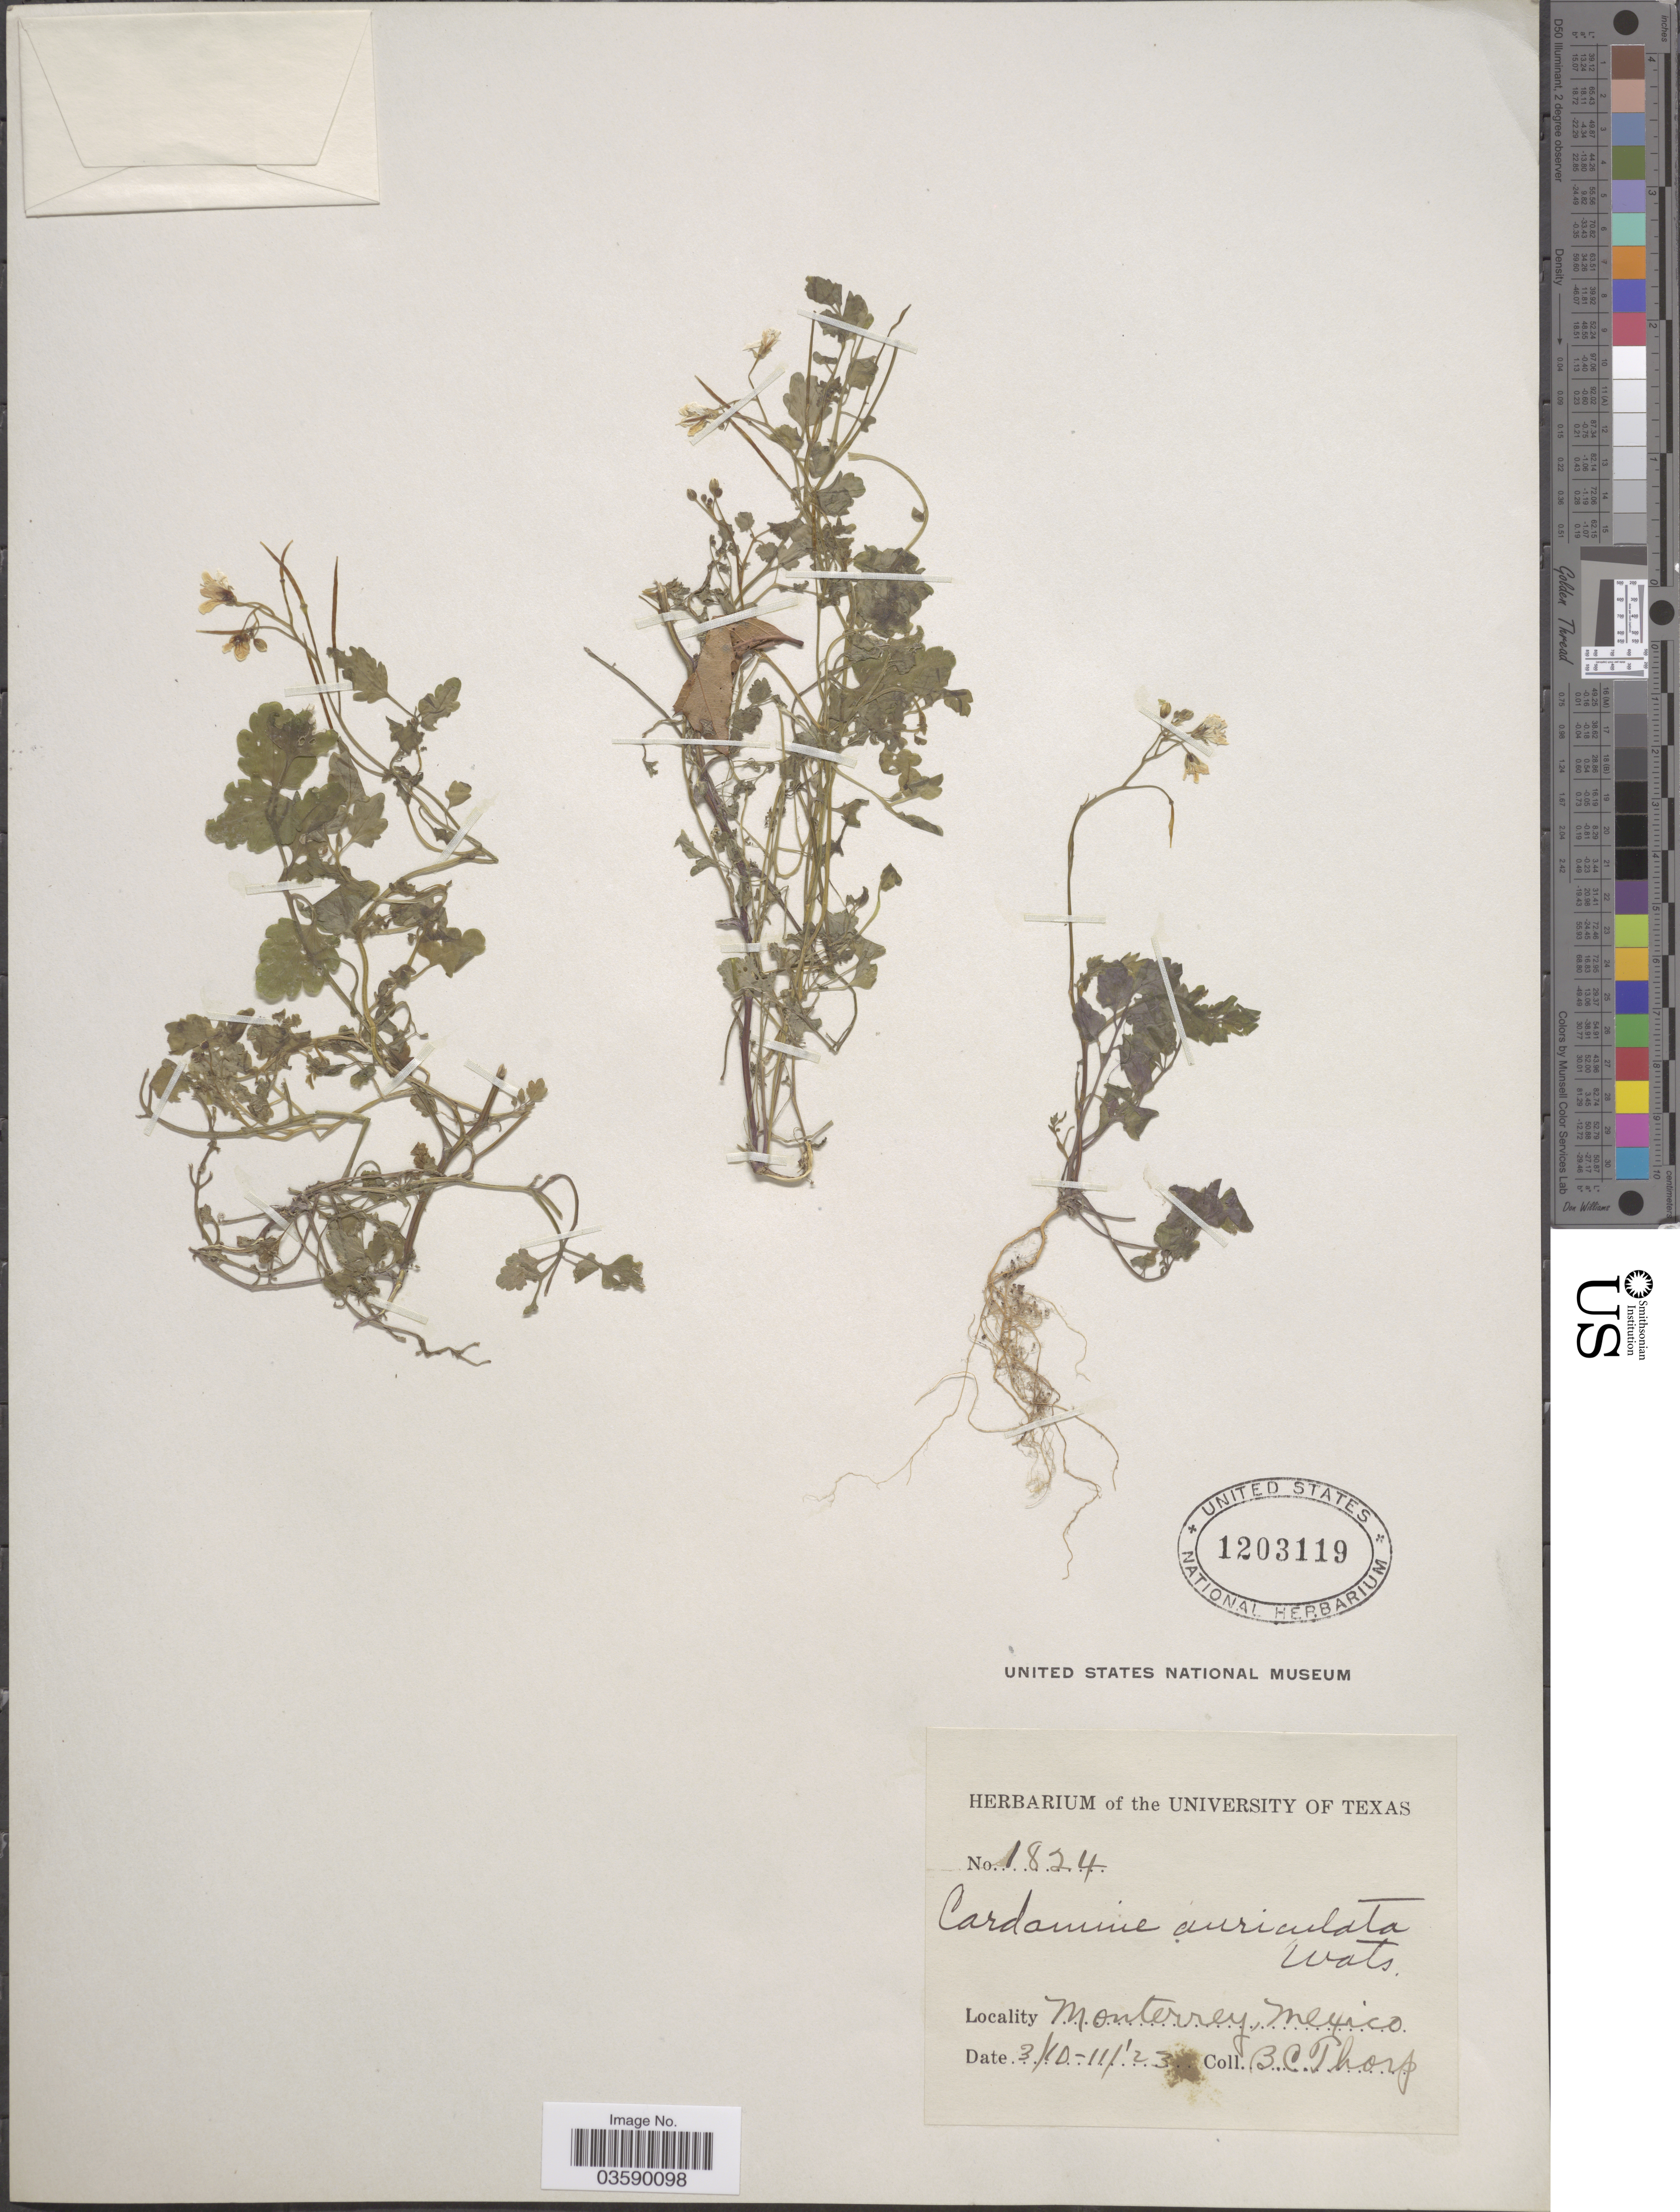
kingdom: Plantae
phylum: Tracheophyta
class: Magnoliopsida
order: Brassicales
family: Brassicaceae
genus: Cardamine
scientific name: Cardamine auriculata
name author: S. Watson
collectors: B. Thorp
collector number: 1824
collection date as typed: Transcribed d/m/y: 3/10/23 to 3/11/23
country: Mexico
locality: Monterrey.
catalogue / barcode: US 1203119